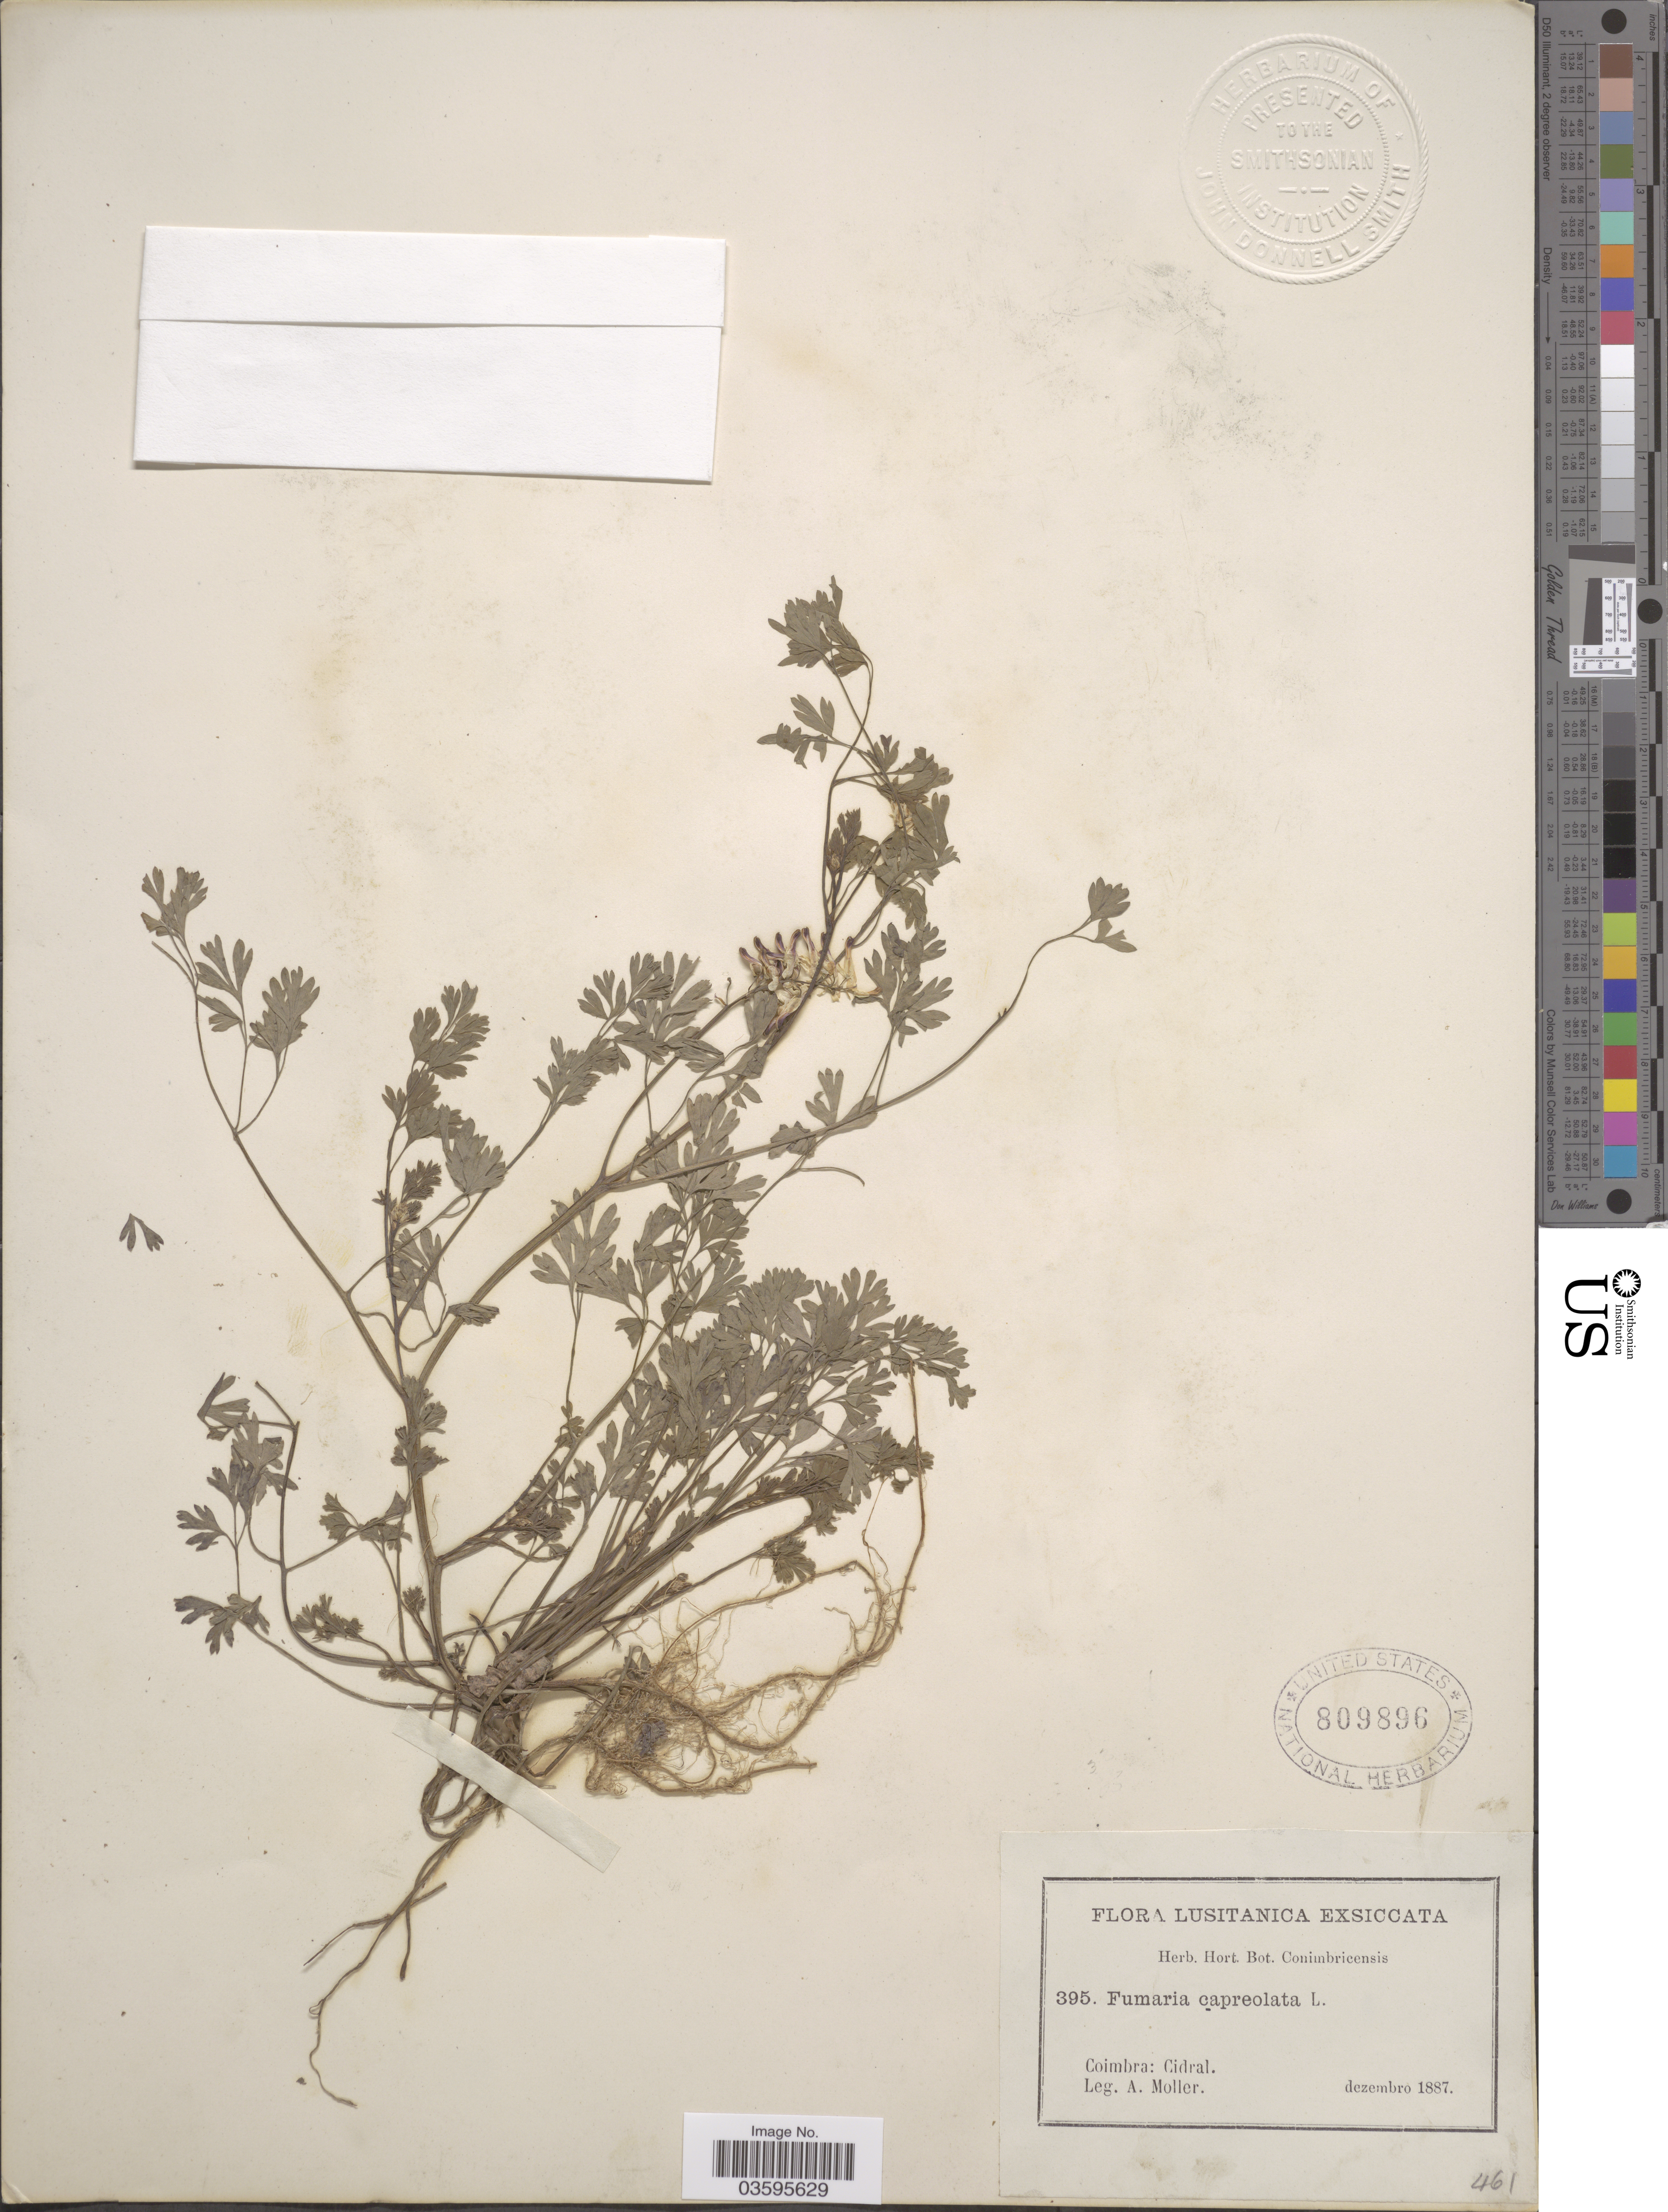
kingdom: Plantae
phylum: Tracheophyta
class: Magnoliopsida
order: Ranunculales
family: Papaveraceae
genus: Fumaria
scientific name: Fumaria capreolata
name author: L.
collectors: A. Moller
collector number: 395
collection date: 1887-12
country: Portugal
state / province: Coimbra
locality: Lusitanica. Cidral.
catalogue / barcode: US 809896